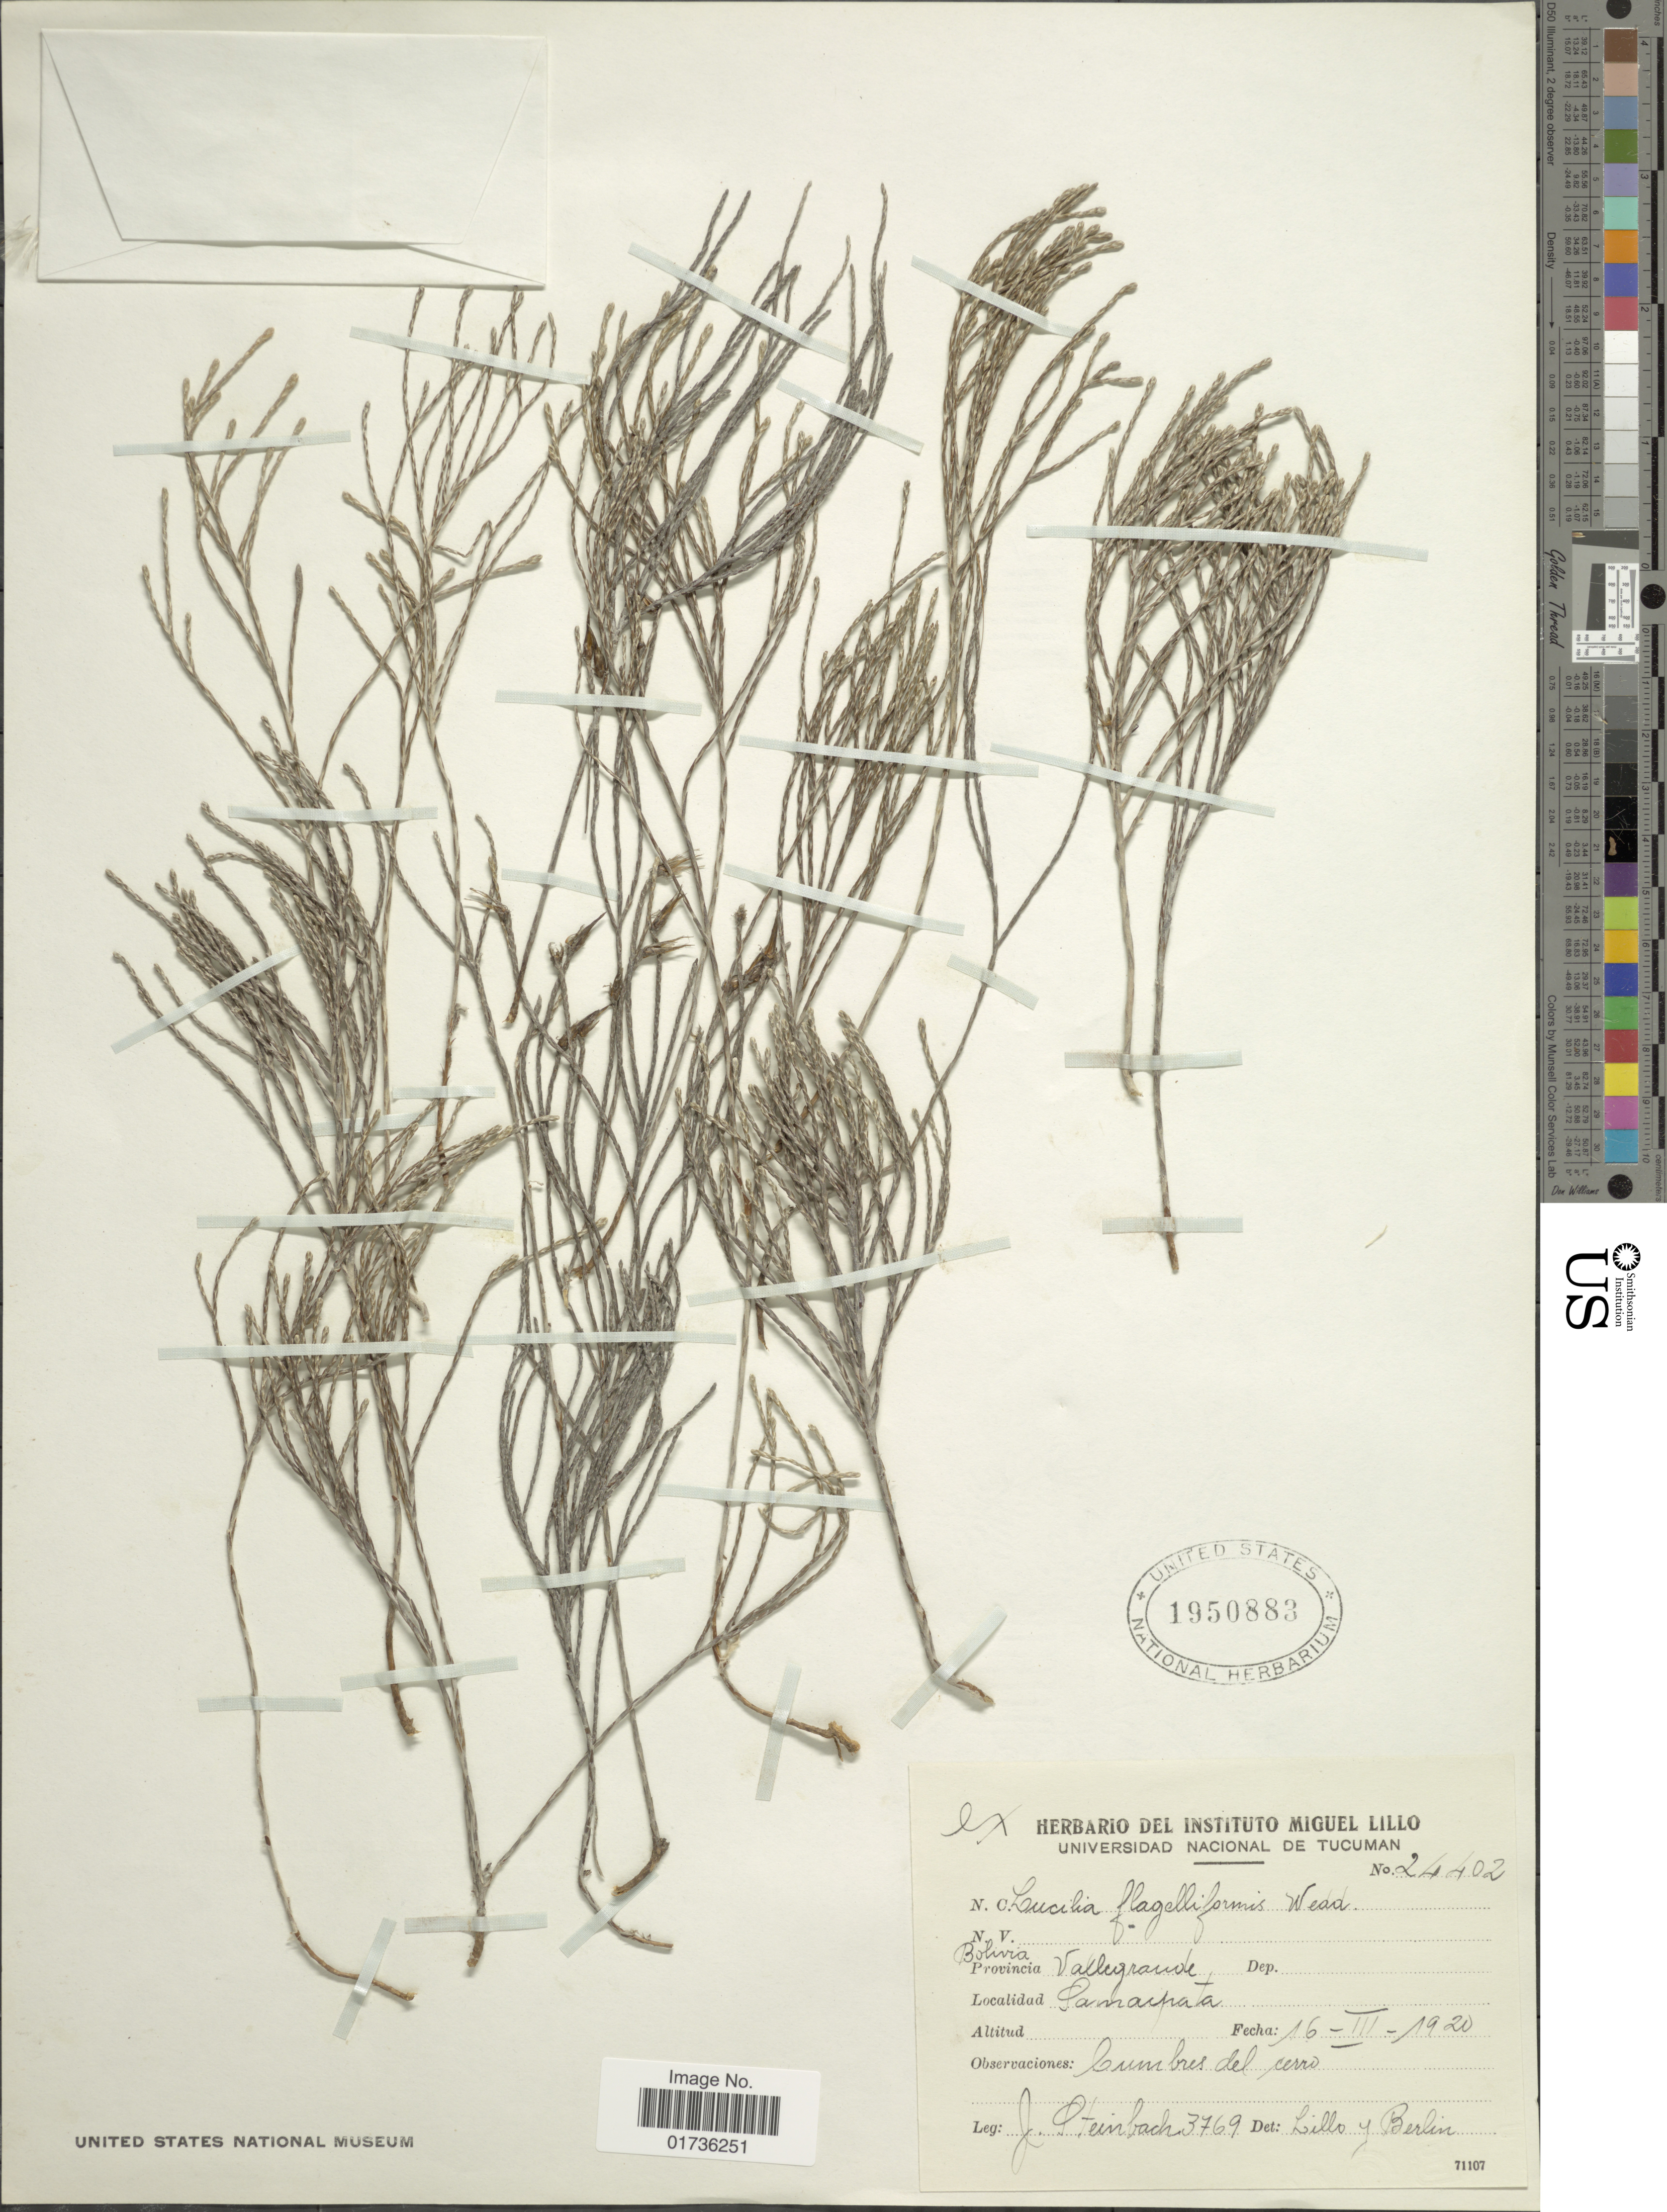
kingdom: Plantae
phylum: Tracheophyta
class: Magnoliopsida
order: Asterales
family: Asteraceae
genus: Lucilia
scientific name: Lucilia flagelliformis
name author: Wedd.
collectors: J. Steinbach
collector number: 3769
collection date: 1920-03-16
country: Bolivia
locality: Valle grande, Samaipata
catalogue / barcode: US 1950883